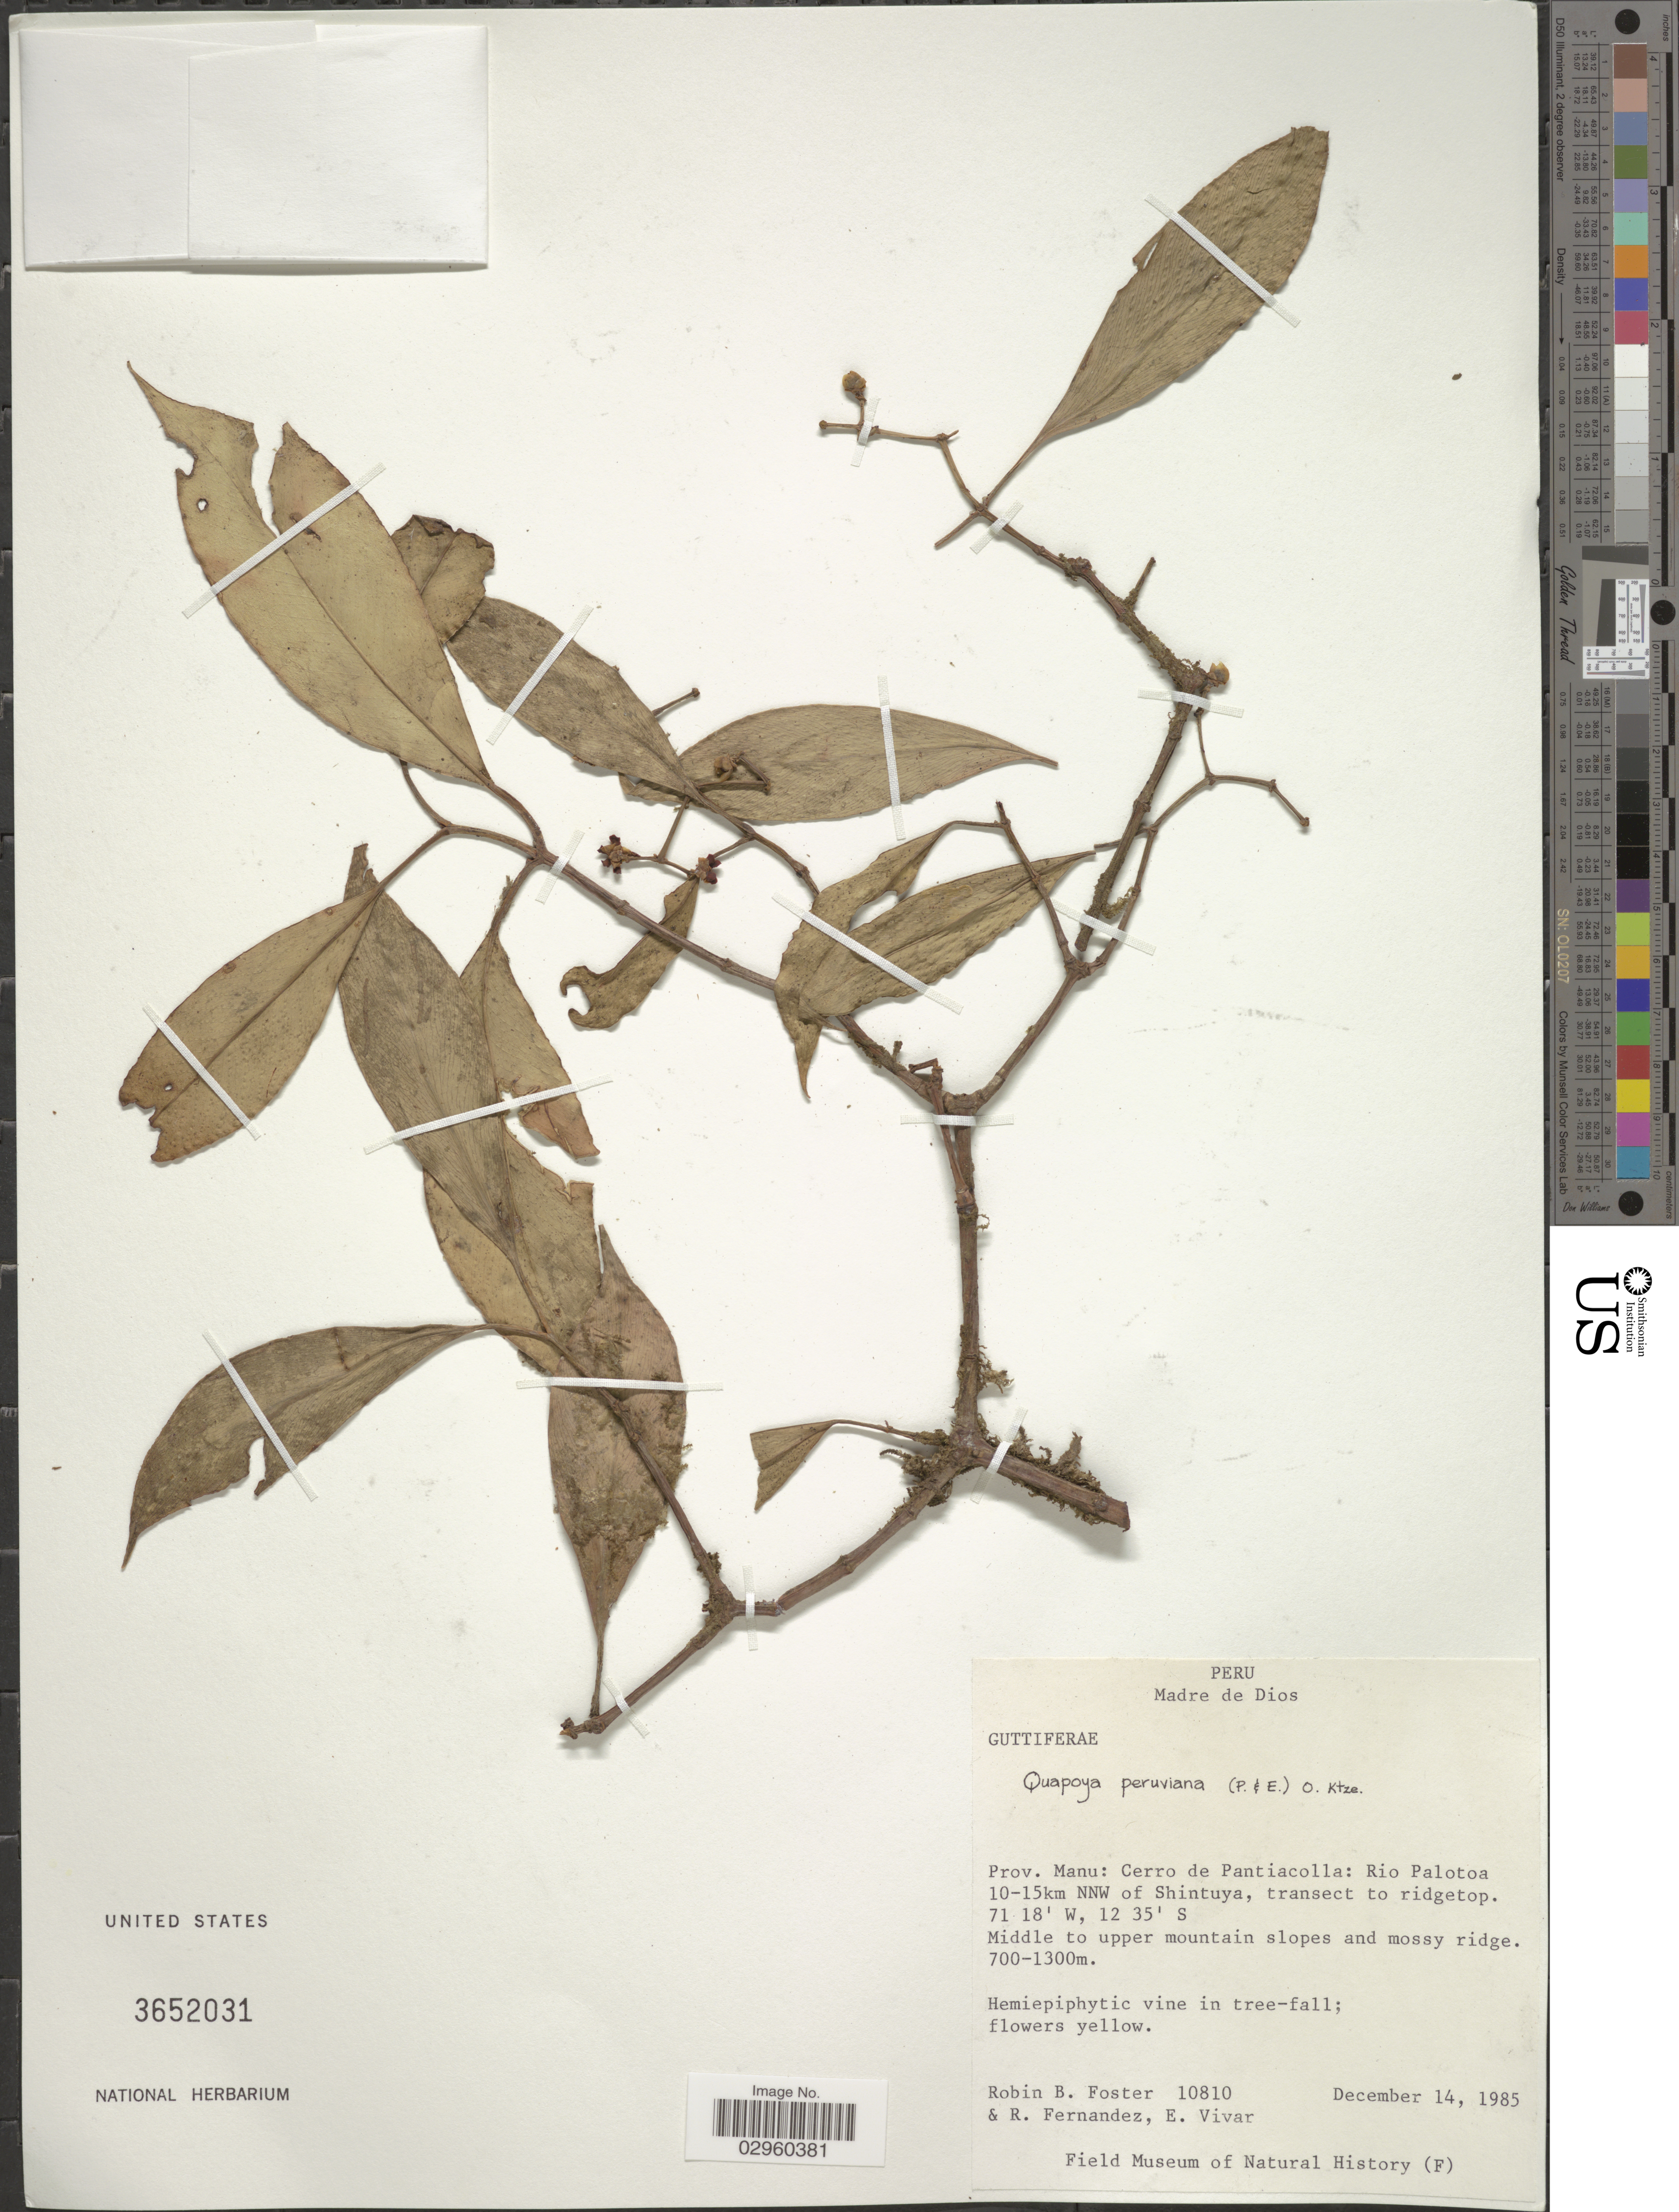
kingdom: Plantae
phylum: Tracheophyta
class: Magnoliopsida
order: Malpighiales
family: Clusiaceae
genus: Clusia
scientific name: Clusia hammeliana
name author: Pipoly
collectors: R. B. Foster, R. Fernandez & E. Vivar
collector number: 10810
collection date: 1985-12-14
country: Peru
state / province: Madre de Dios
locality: Prov. Manu: Cerro de Pantiacolla: Rio Palotoa 10-15km NNW of Shintuya, transect to ridgetop.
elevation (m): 700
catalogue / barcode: US 3652031